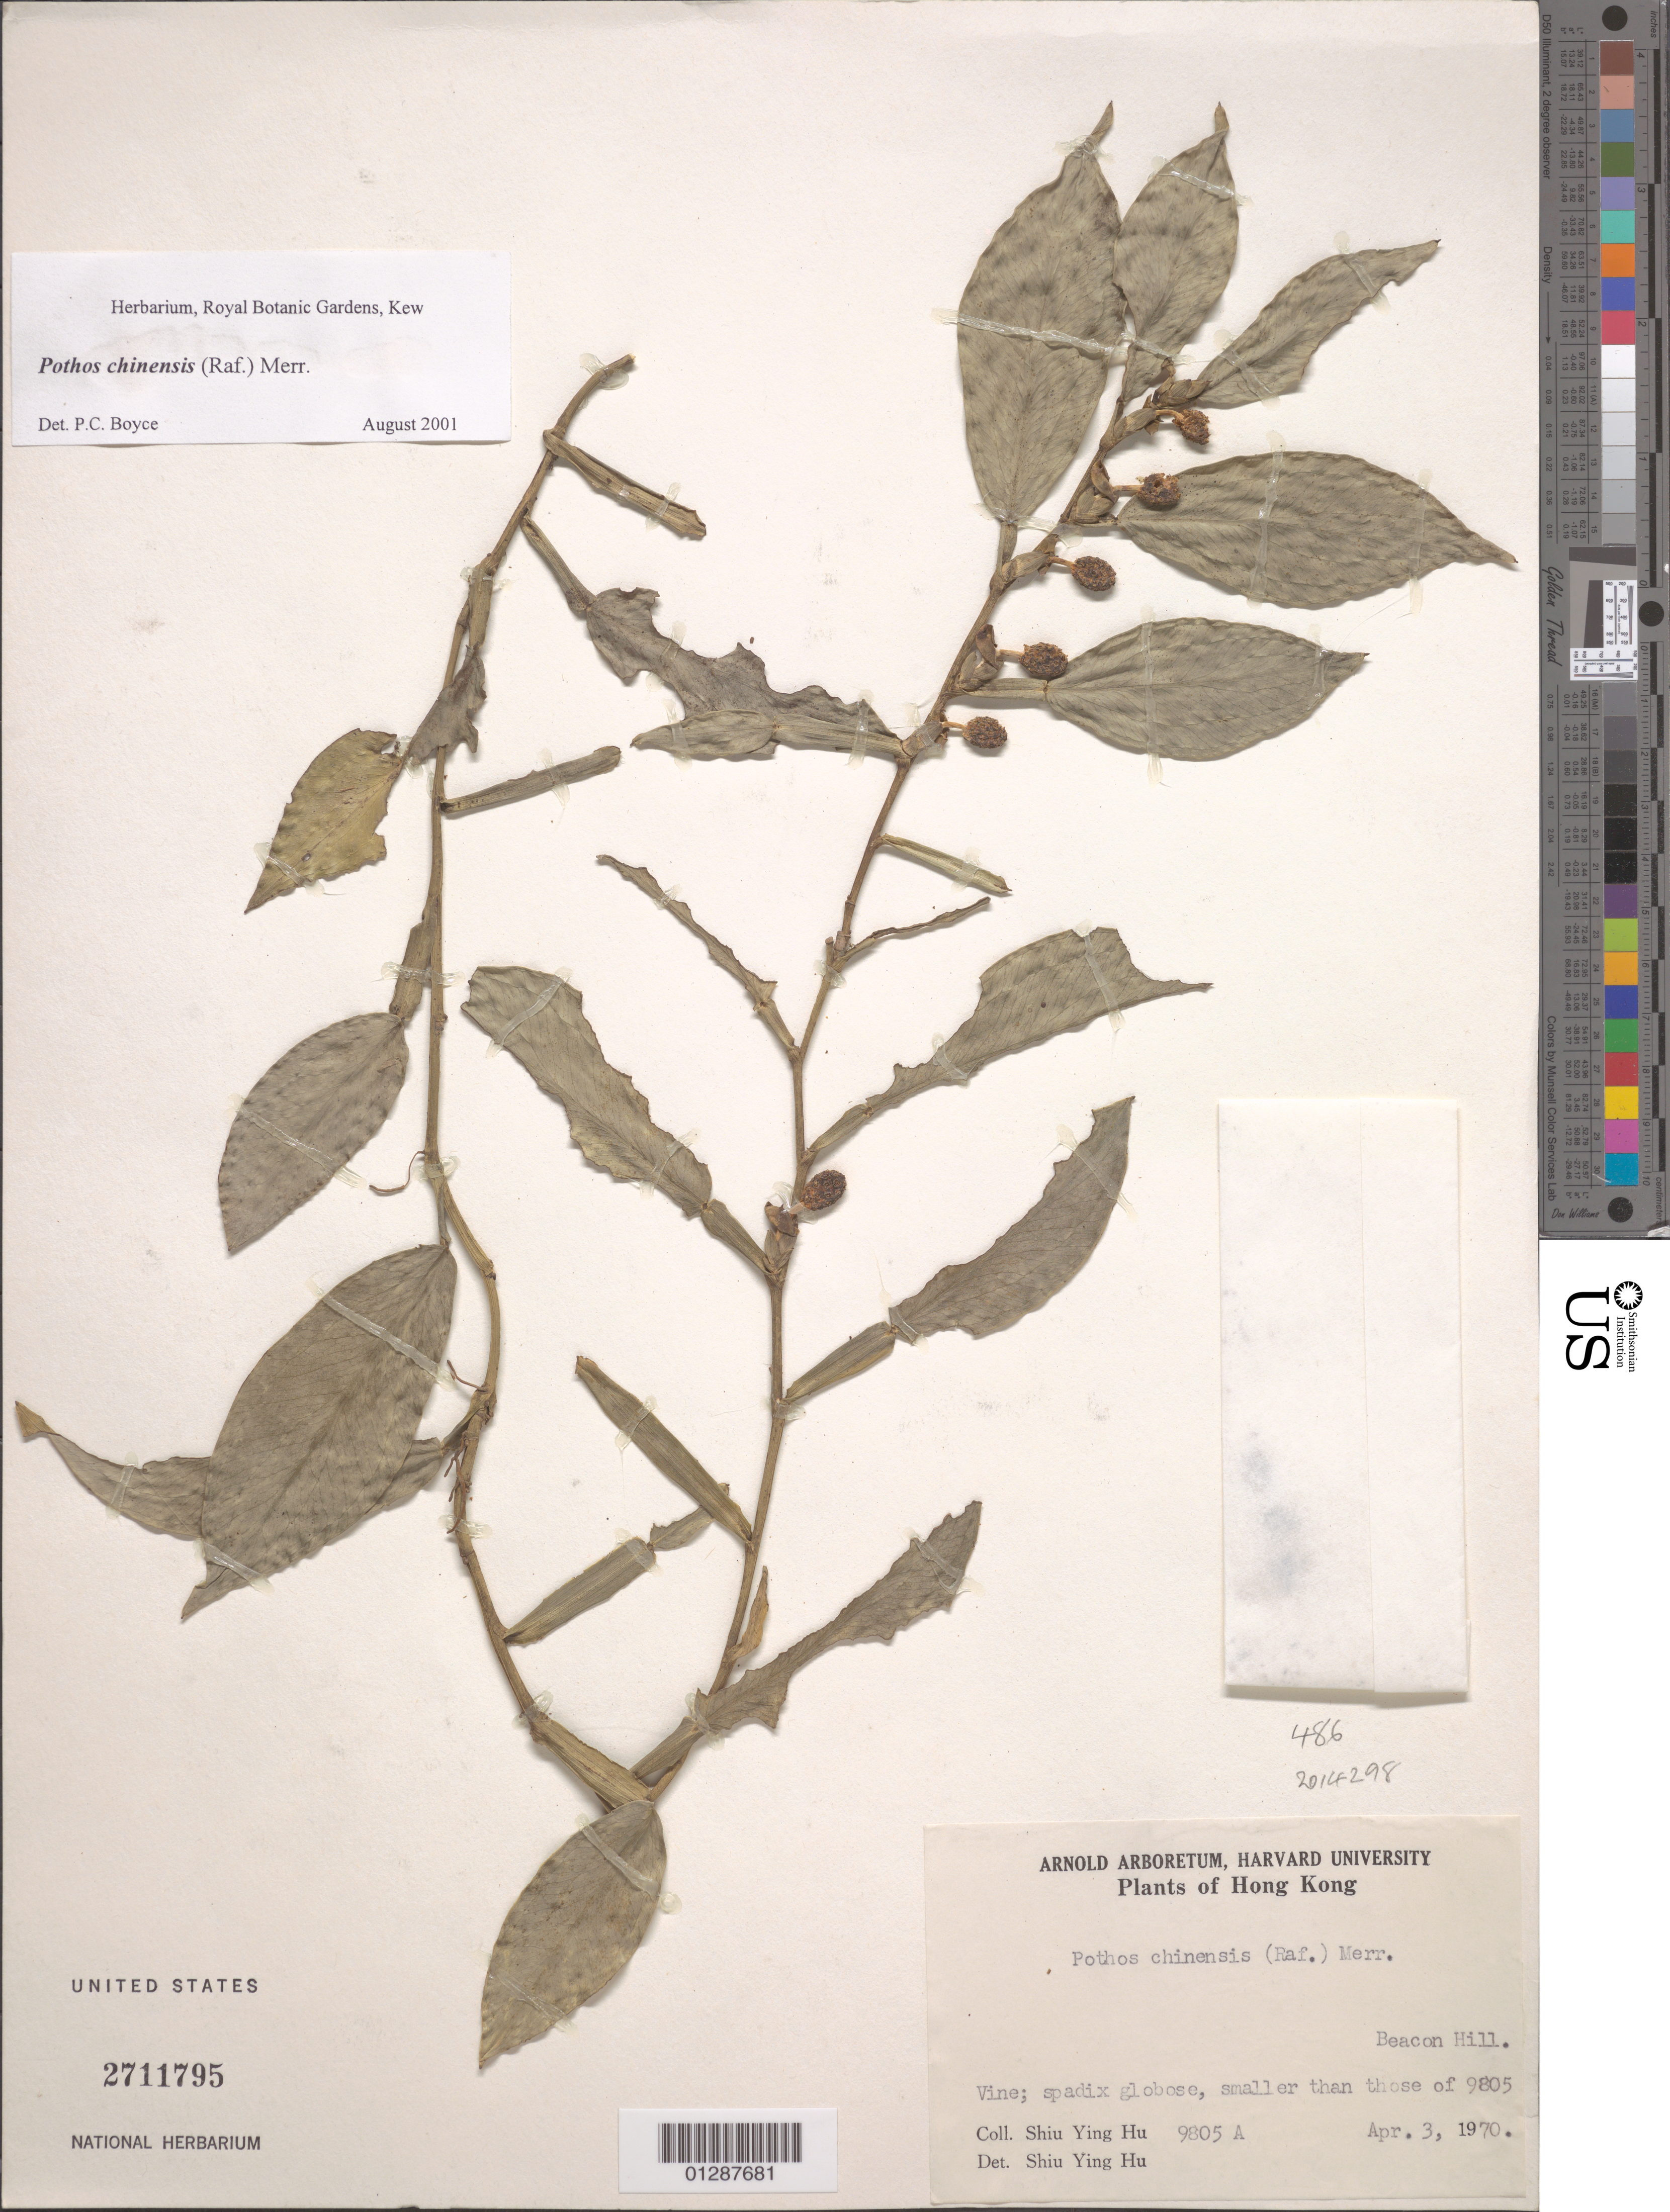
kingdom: Plantae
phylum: Tracheophyta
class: Liliopsida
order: Alismatales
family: Araceae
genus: Pothos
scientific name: Pothos chinensis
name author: (Raf.) Merr.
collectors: S. Y. Hu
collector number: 9805 A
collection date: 1970-04-03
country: China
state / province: Hong Kong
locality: Beacon Hill.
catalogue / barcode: US 2711795